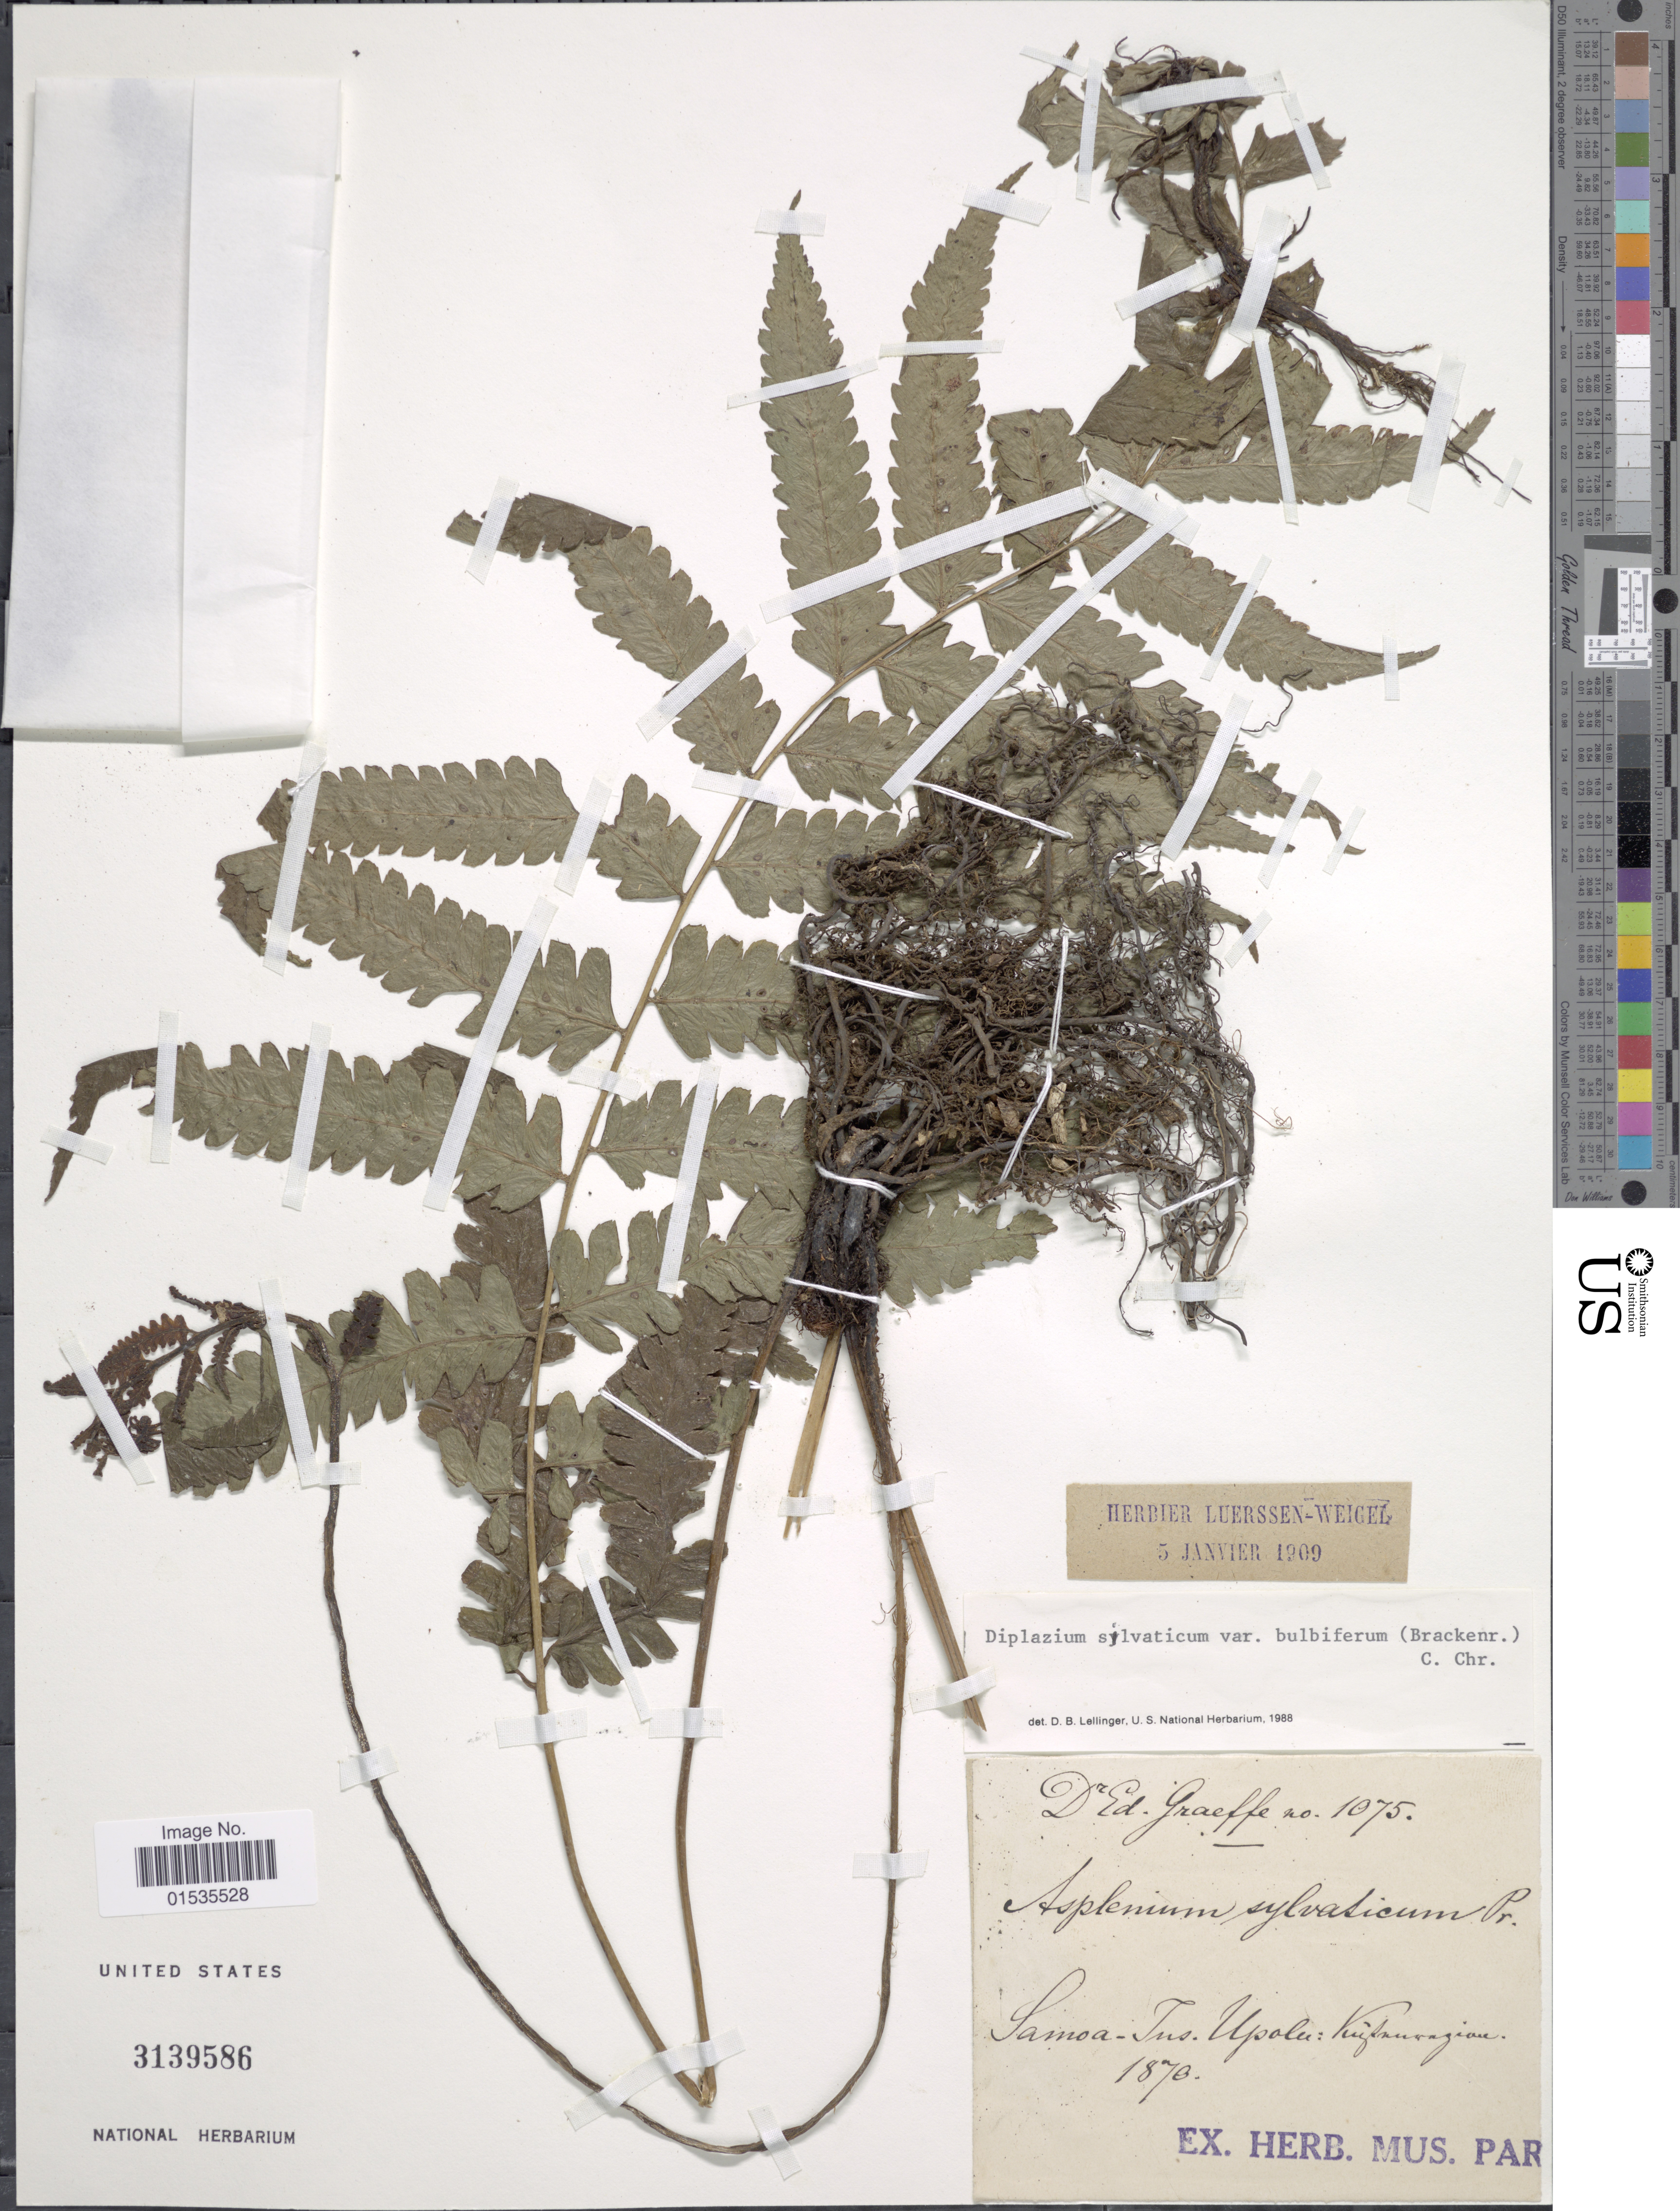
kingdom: Plantae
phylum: Tracheophyta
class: Polypodiopsida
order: Polypodiales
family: Athyriaceae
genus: Diplazium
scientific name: Diplazium silvaticum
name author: Christ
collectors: E. Graeffe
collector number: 1075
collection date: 1870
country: Samoa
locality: Upolu: Kuijhuragiou [interpreted]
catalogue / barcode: US 3139586